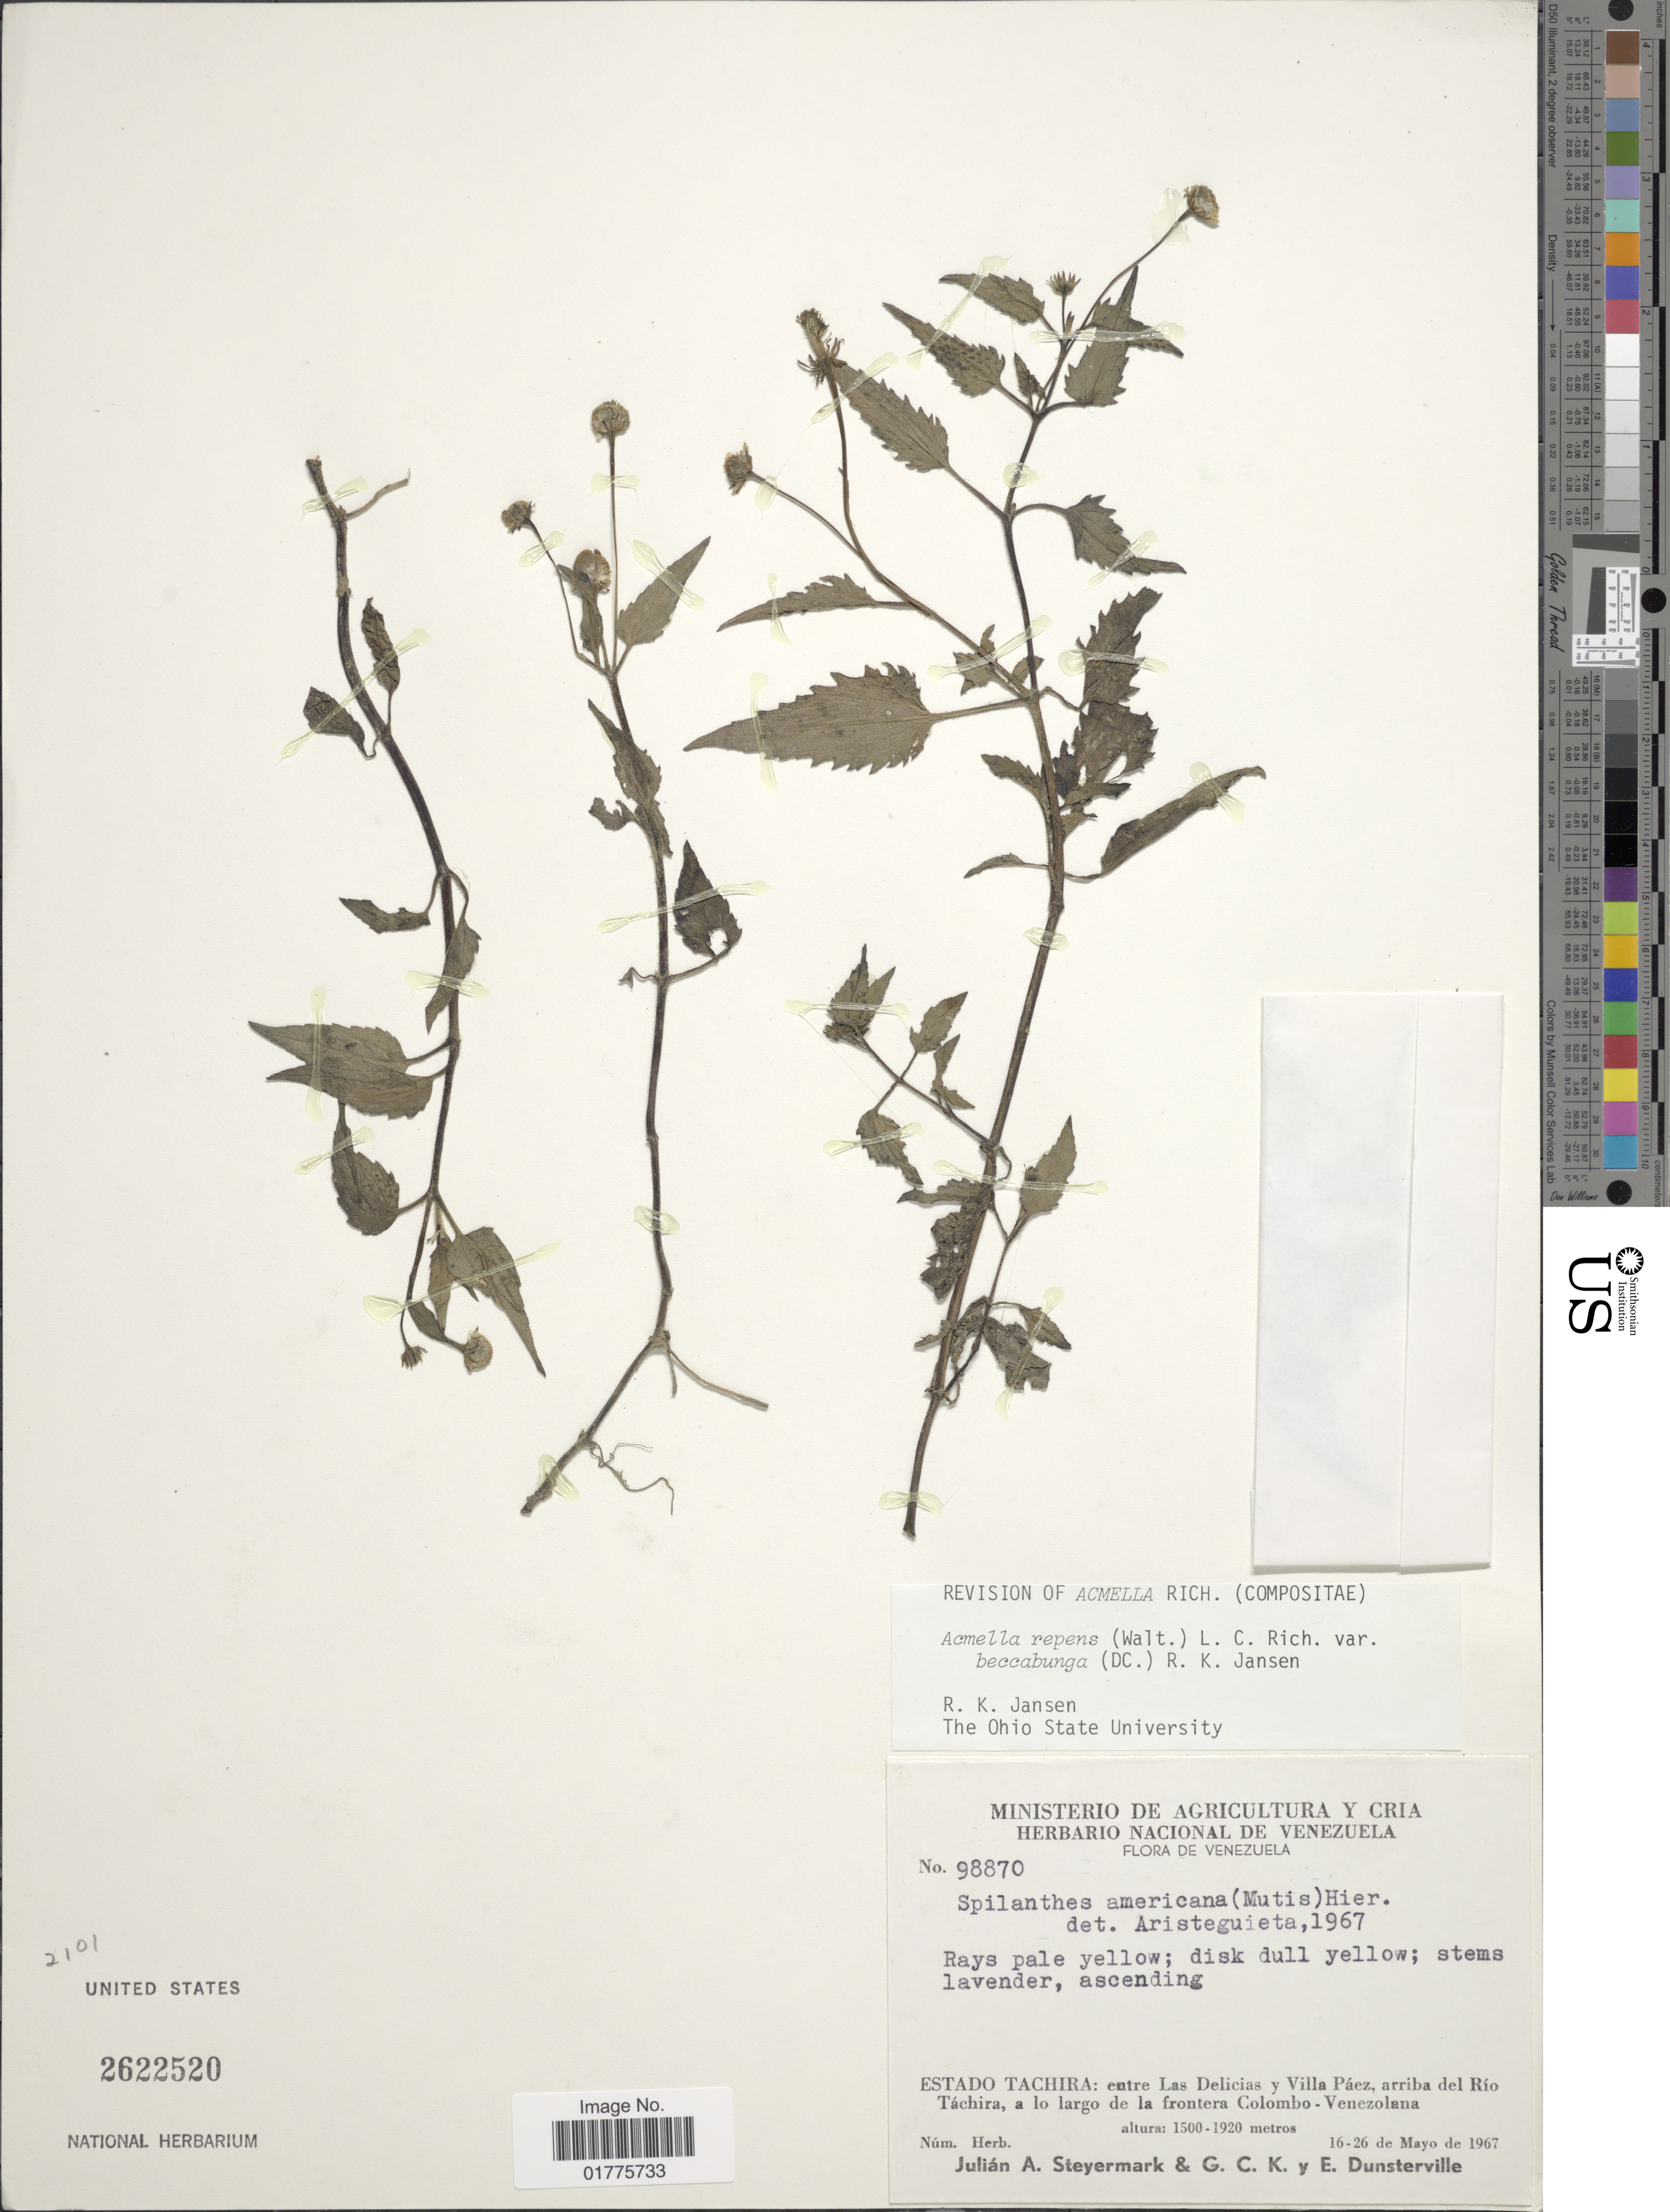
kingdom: Plantae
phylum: Tracheophyta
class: Magnoliopsida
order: Asterales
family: Asteraceae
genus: Acmella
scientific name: Acmella repens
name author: (Walter) Rich.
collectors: J. Steyermark & G. C. K. Dunsterville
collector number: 98870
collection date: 1967-05-16/1967-05-26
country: Venezuela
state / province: Tachira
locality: Entre Las Delicias y Villa Páez, arriba del Río Táchira, a lo largo de la frontera Colobo-Venezolana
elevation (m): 1500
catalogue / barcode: US 2622520